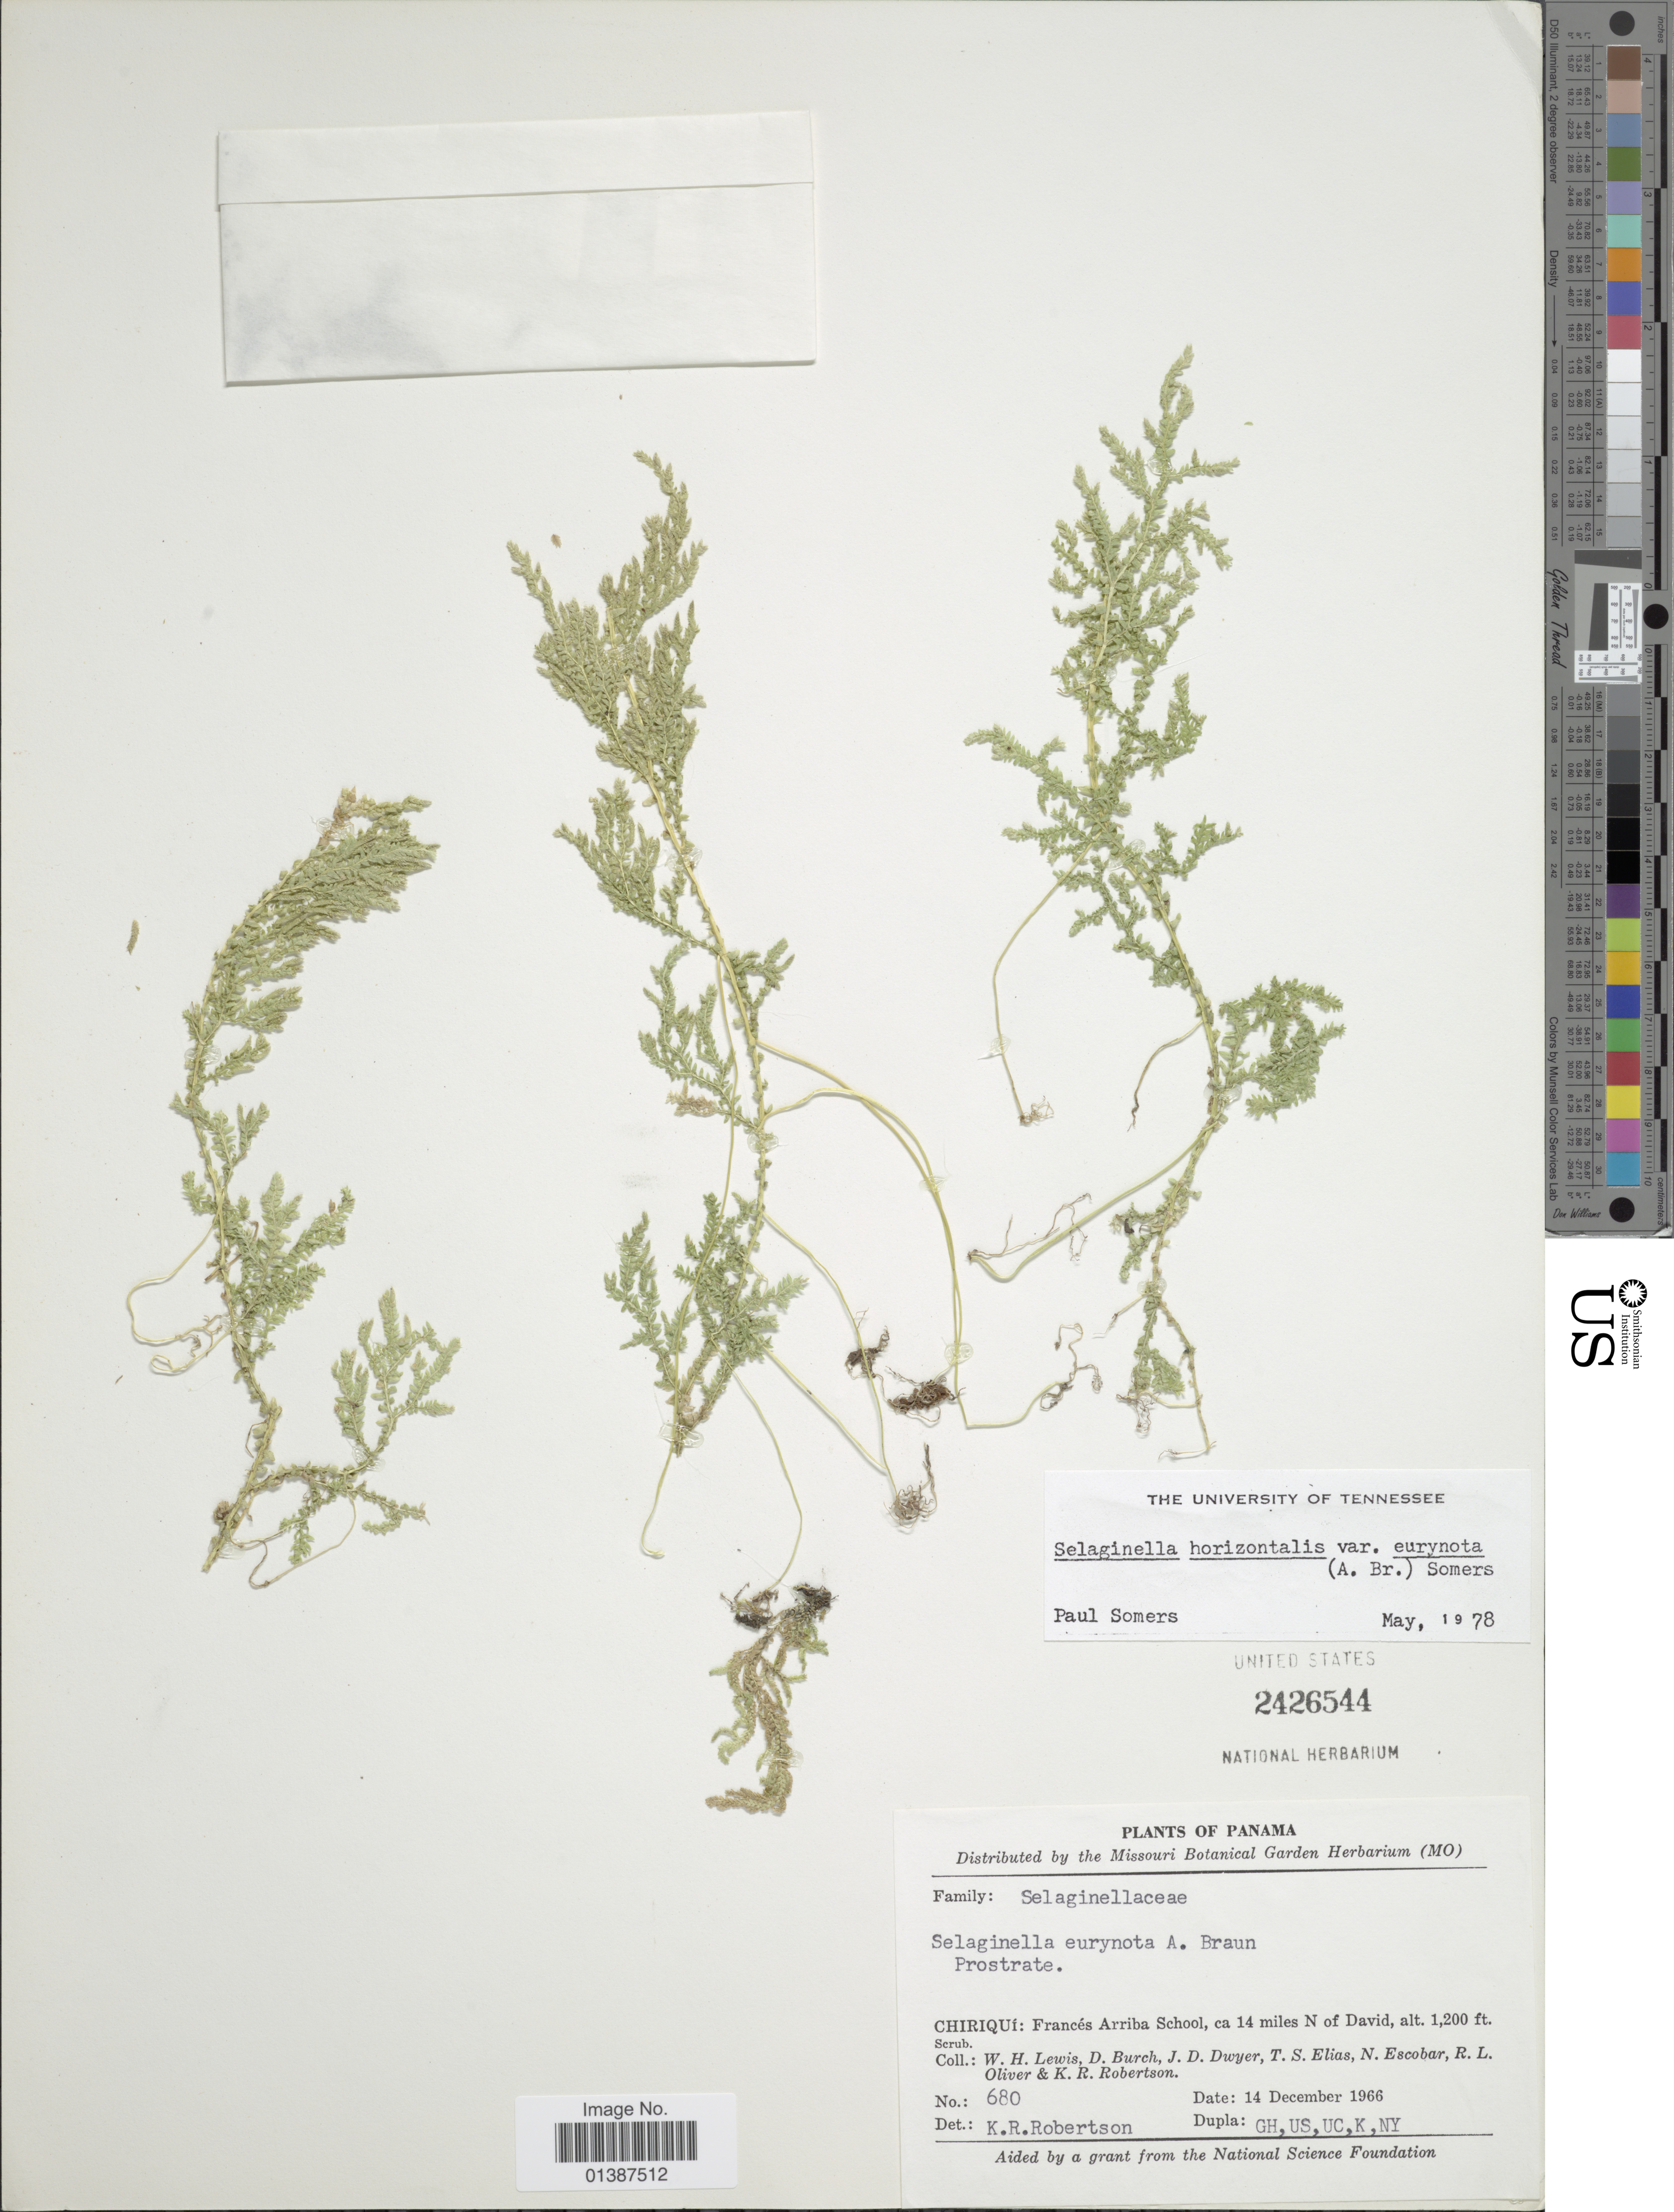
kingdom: Plantae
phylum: Tracheophyta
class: Lycopodiopsida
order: Selaginellales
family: Selaginellaceae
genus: Selaginella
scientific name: Selaginella eurynota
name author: A. Braun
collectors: W. H. Lewis, D. Burch, J. D. Dwyer, T. S. Elias & et al.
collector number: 680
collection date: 1966-12-14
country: Panama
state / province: Chiriqui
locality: Francés Arriba School, ca 14 miles N of David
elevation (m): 366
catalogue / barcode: US 2426544